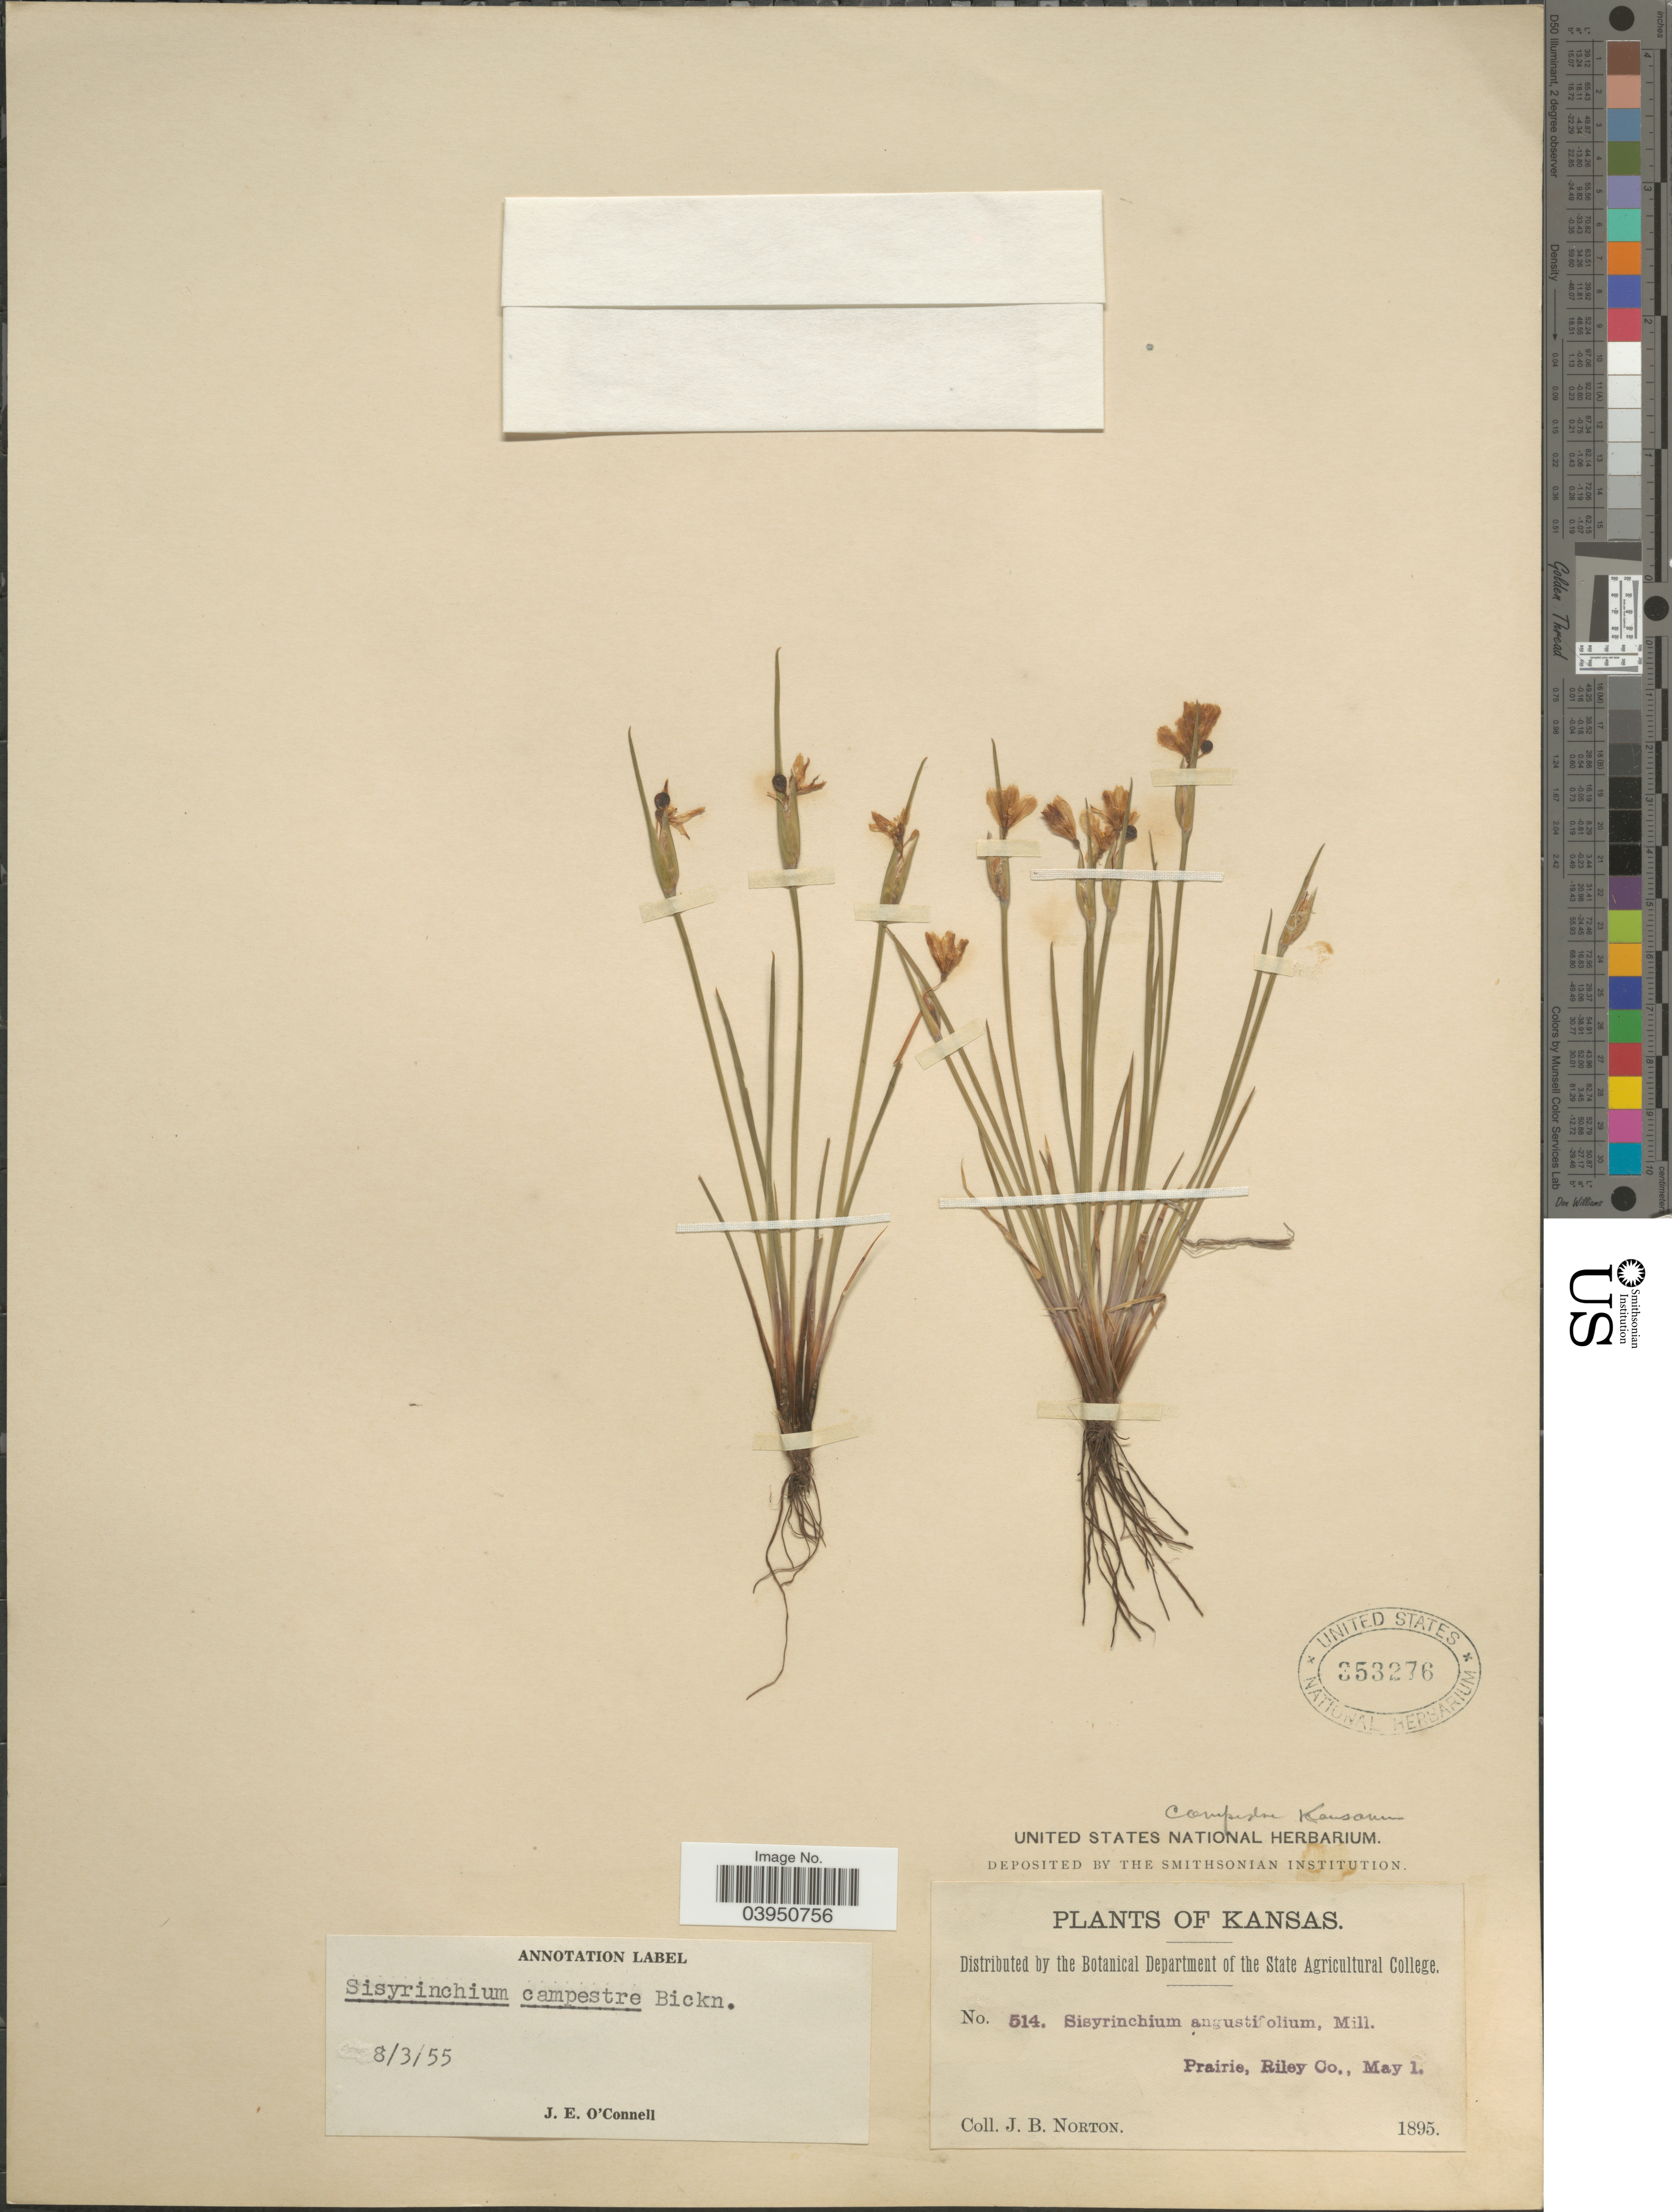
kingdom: Plantae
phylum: Tracheophyta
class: Liliopsida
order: Asparagales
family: Iridaceae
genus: Sisyrinchium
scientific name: Sisyrinchium campestre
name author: E.P. Bicknell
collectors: J. B. Norton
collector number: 514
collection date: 1895-05-01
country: United States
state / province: Kansas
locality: Prairie, Riley Co.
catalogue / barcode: US 353276